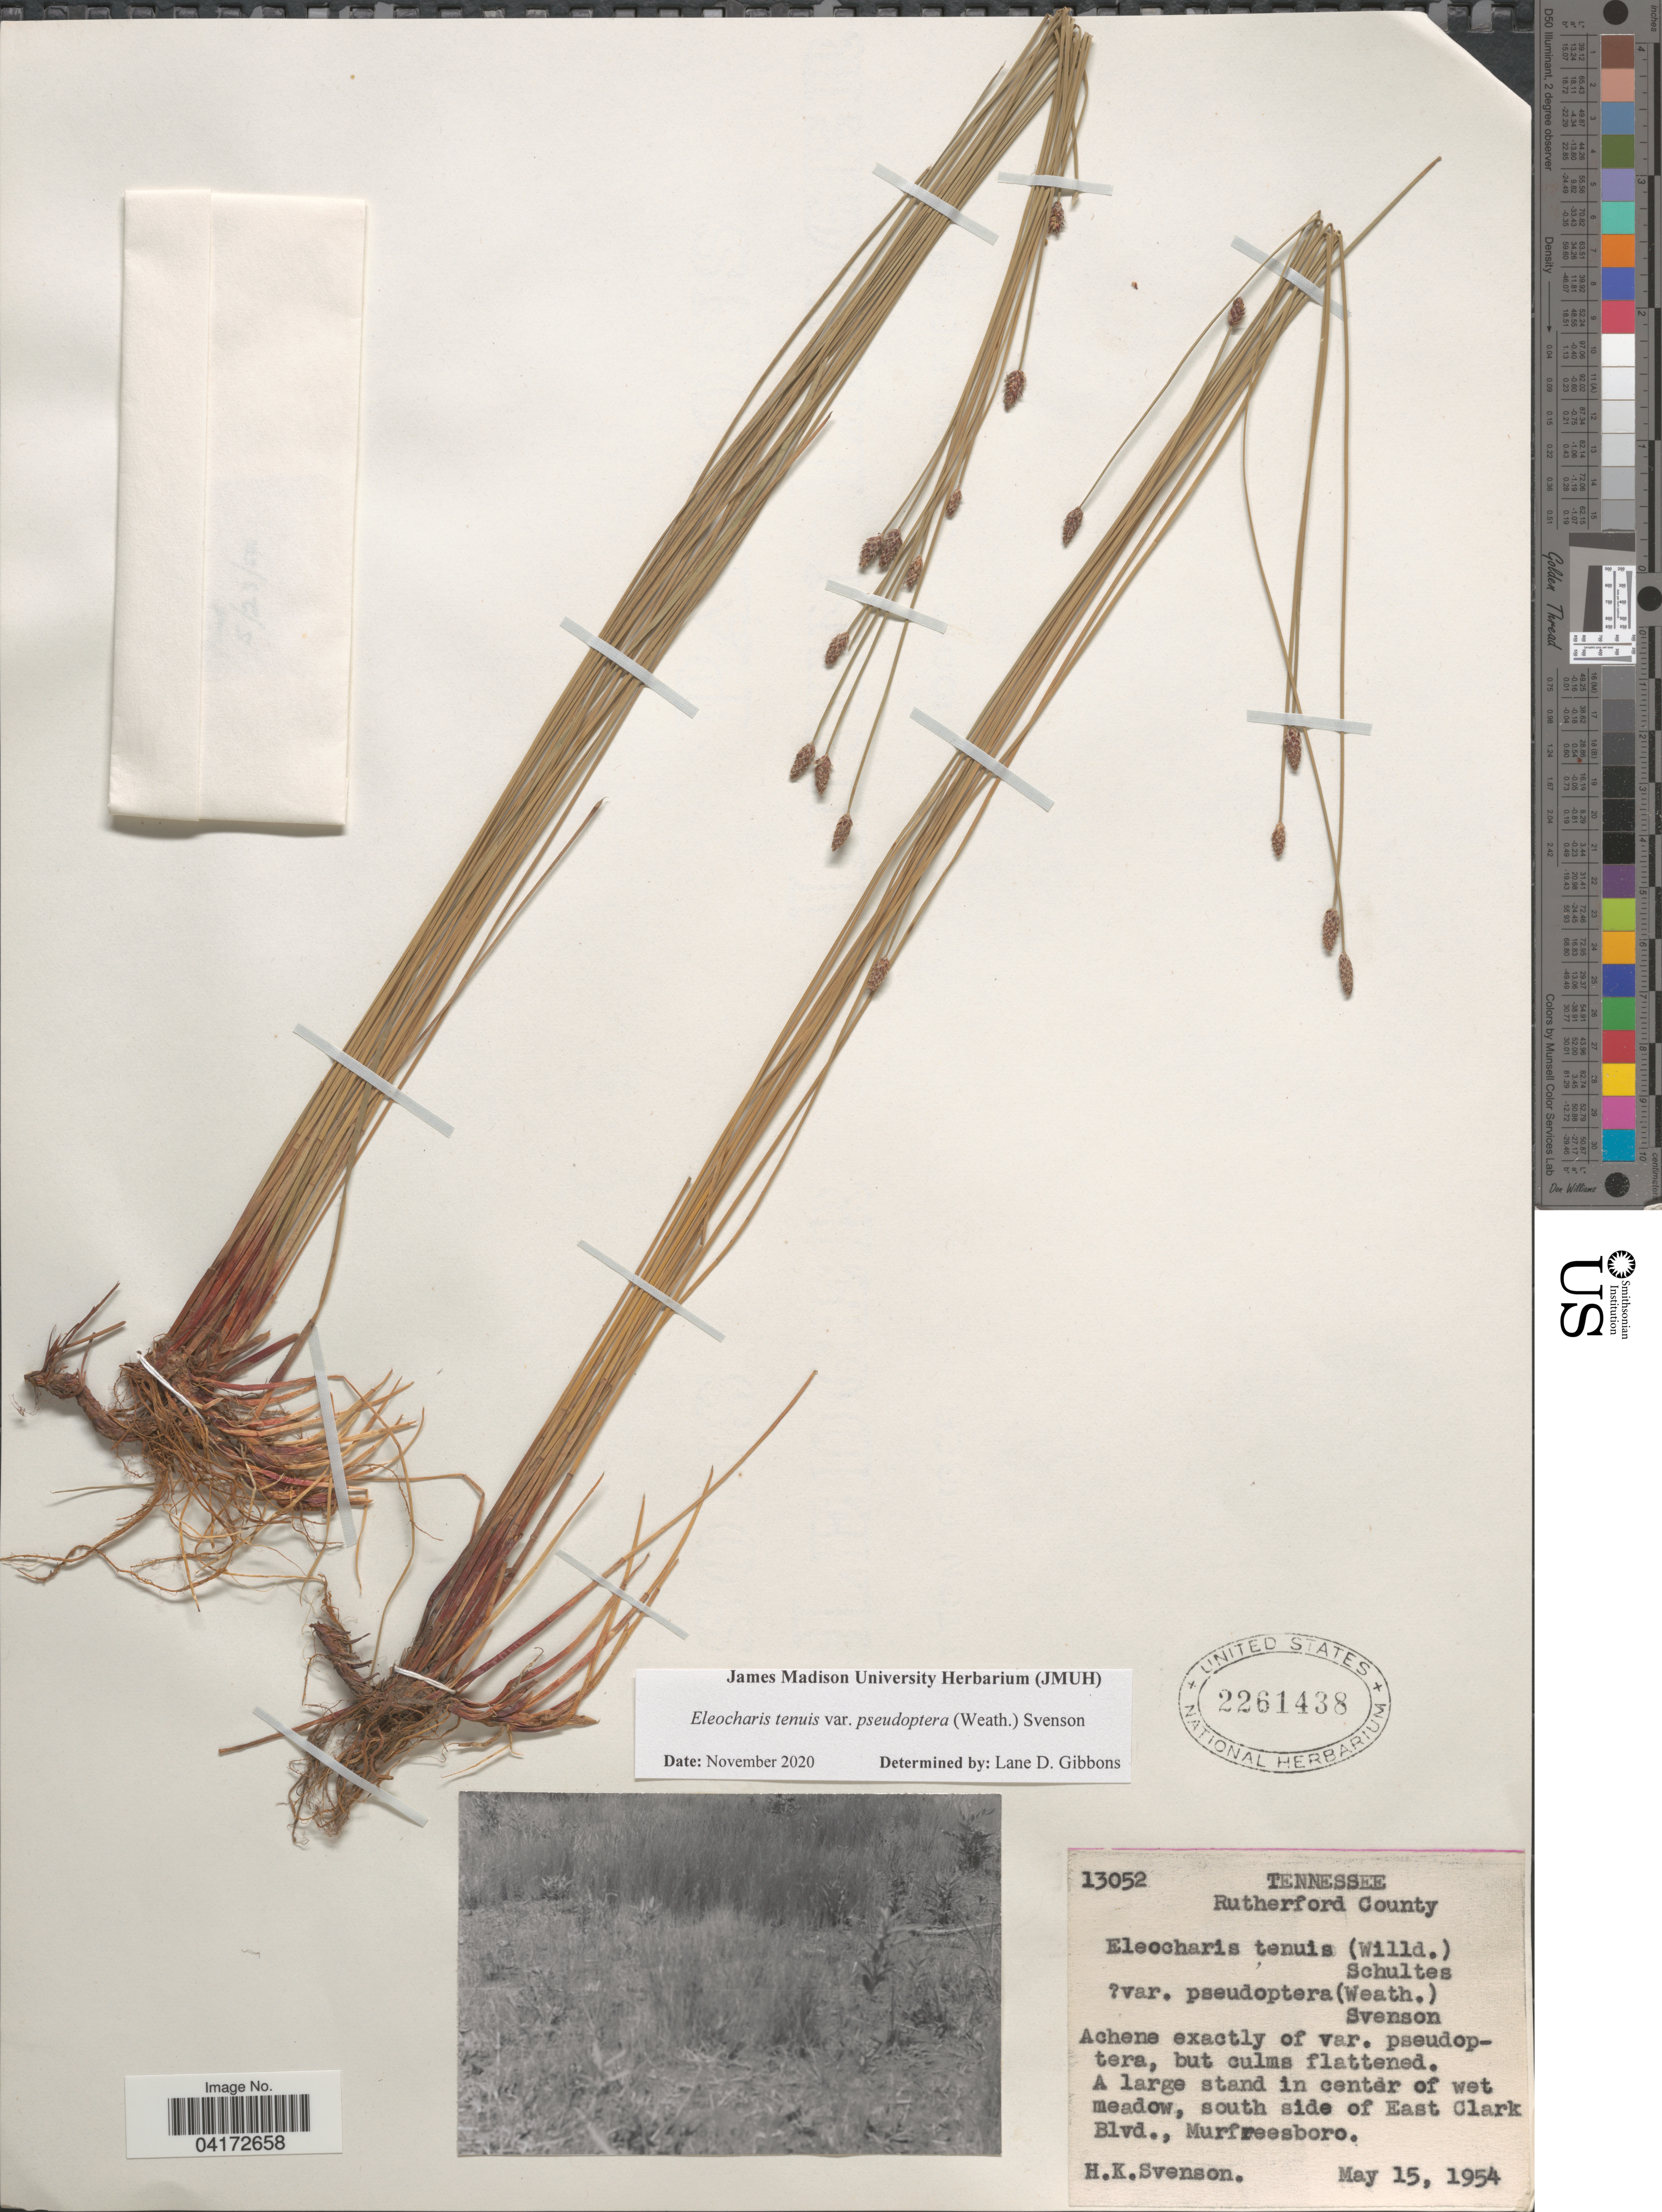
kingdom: Plantae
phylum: Tracheophyta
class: Liliopsida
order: Poales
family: Cyperaceae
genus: Eleocharis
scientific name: Eleocharis tenuis var. pseudoptera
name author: (Weath.) Svenson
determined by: Gibbons, Lane D.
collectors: H. K. Svenson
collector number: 13052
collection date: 1954-05-15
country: United States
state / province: Tennessee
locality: Rutherford County. A large stand in center of wet meadow, south side of East Clark Blvd., Murfreesboro.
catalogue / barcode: US 2261438